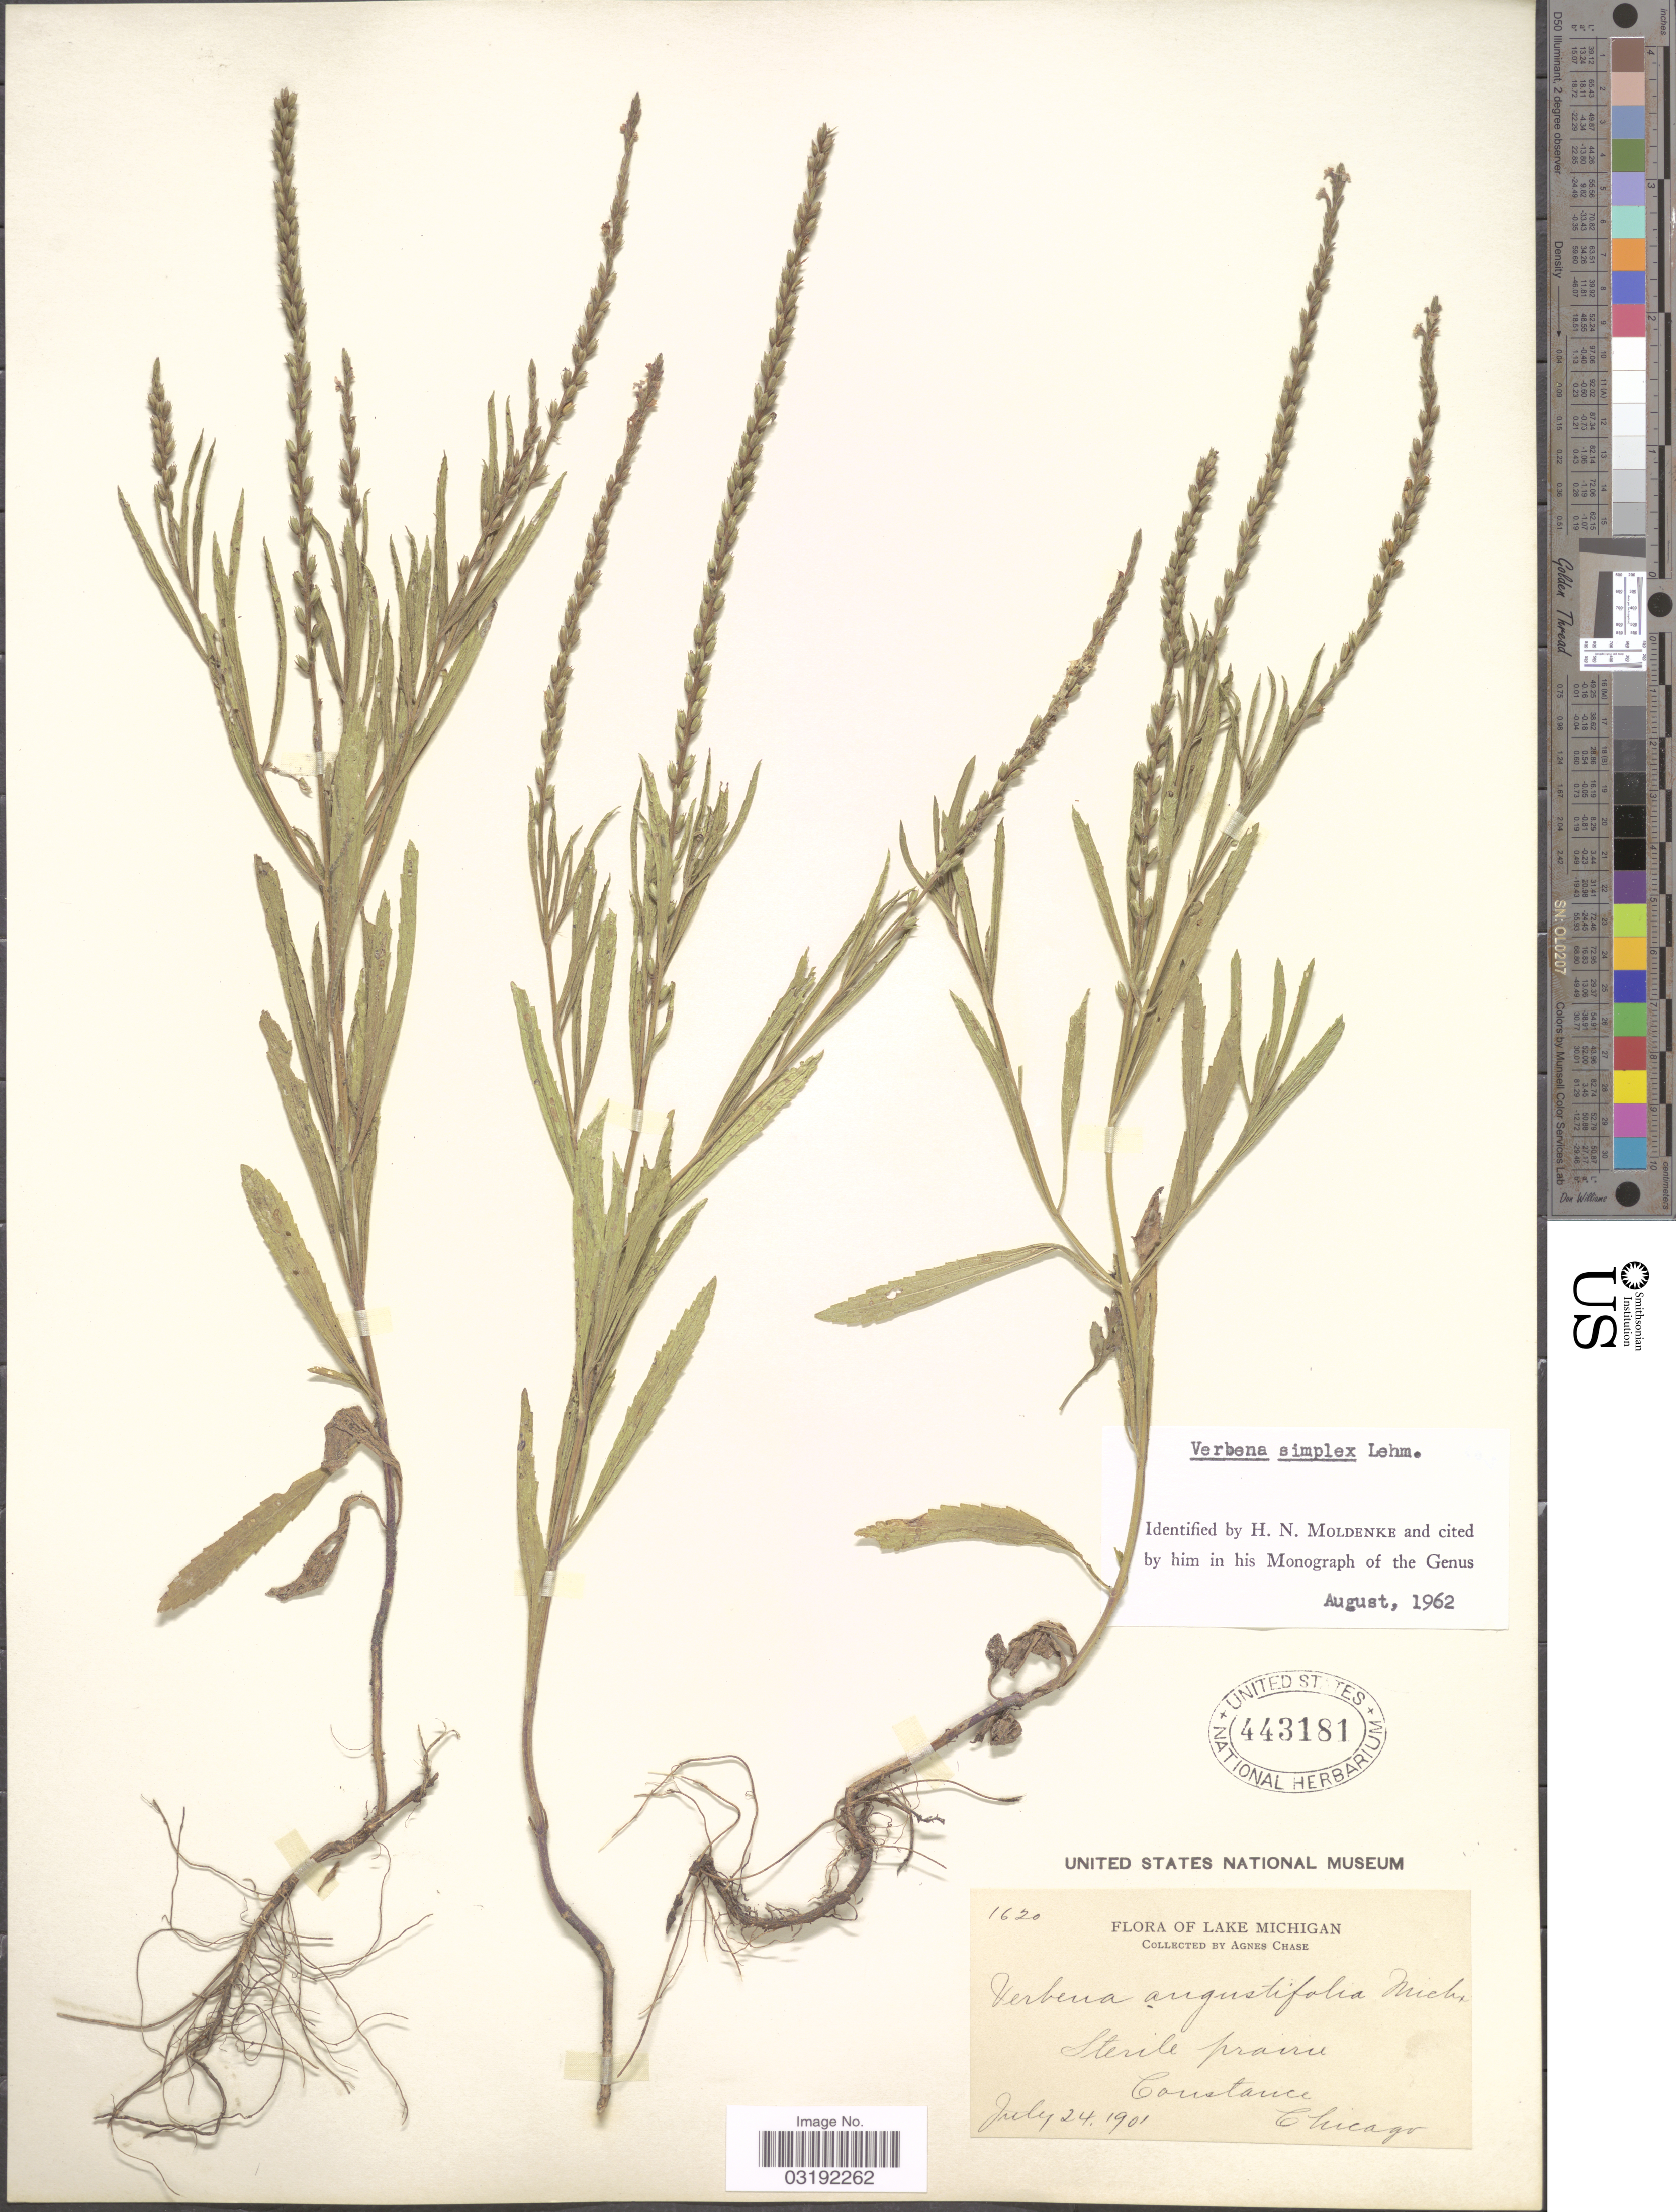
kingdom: Plantae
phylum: Tracheophyta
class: Magnoliopsida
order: Lamiales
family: Verbenaceae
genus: Verbena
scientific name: Verbena simplex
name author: F. Lehm.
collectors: A. Chase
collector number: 1620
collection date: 1901-07-24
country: United States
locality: Lake Michigan. Sterile prairie, Constance.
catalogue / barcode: US 443181